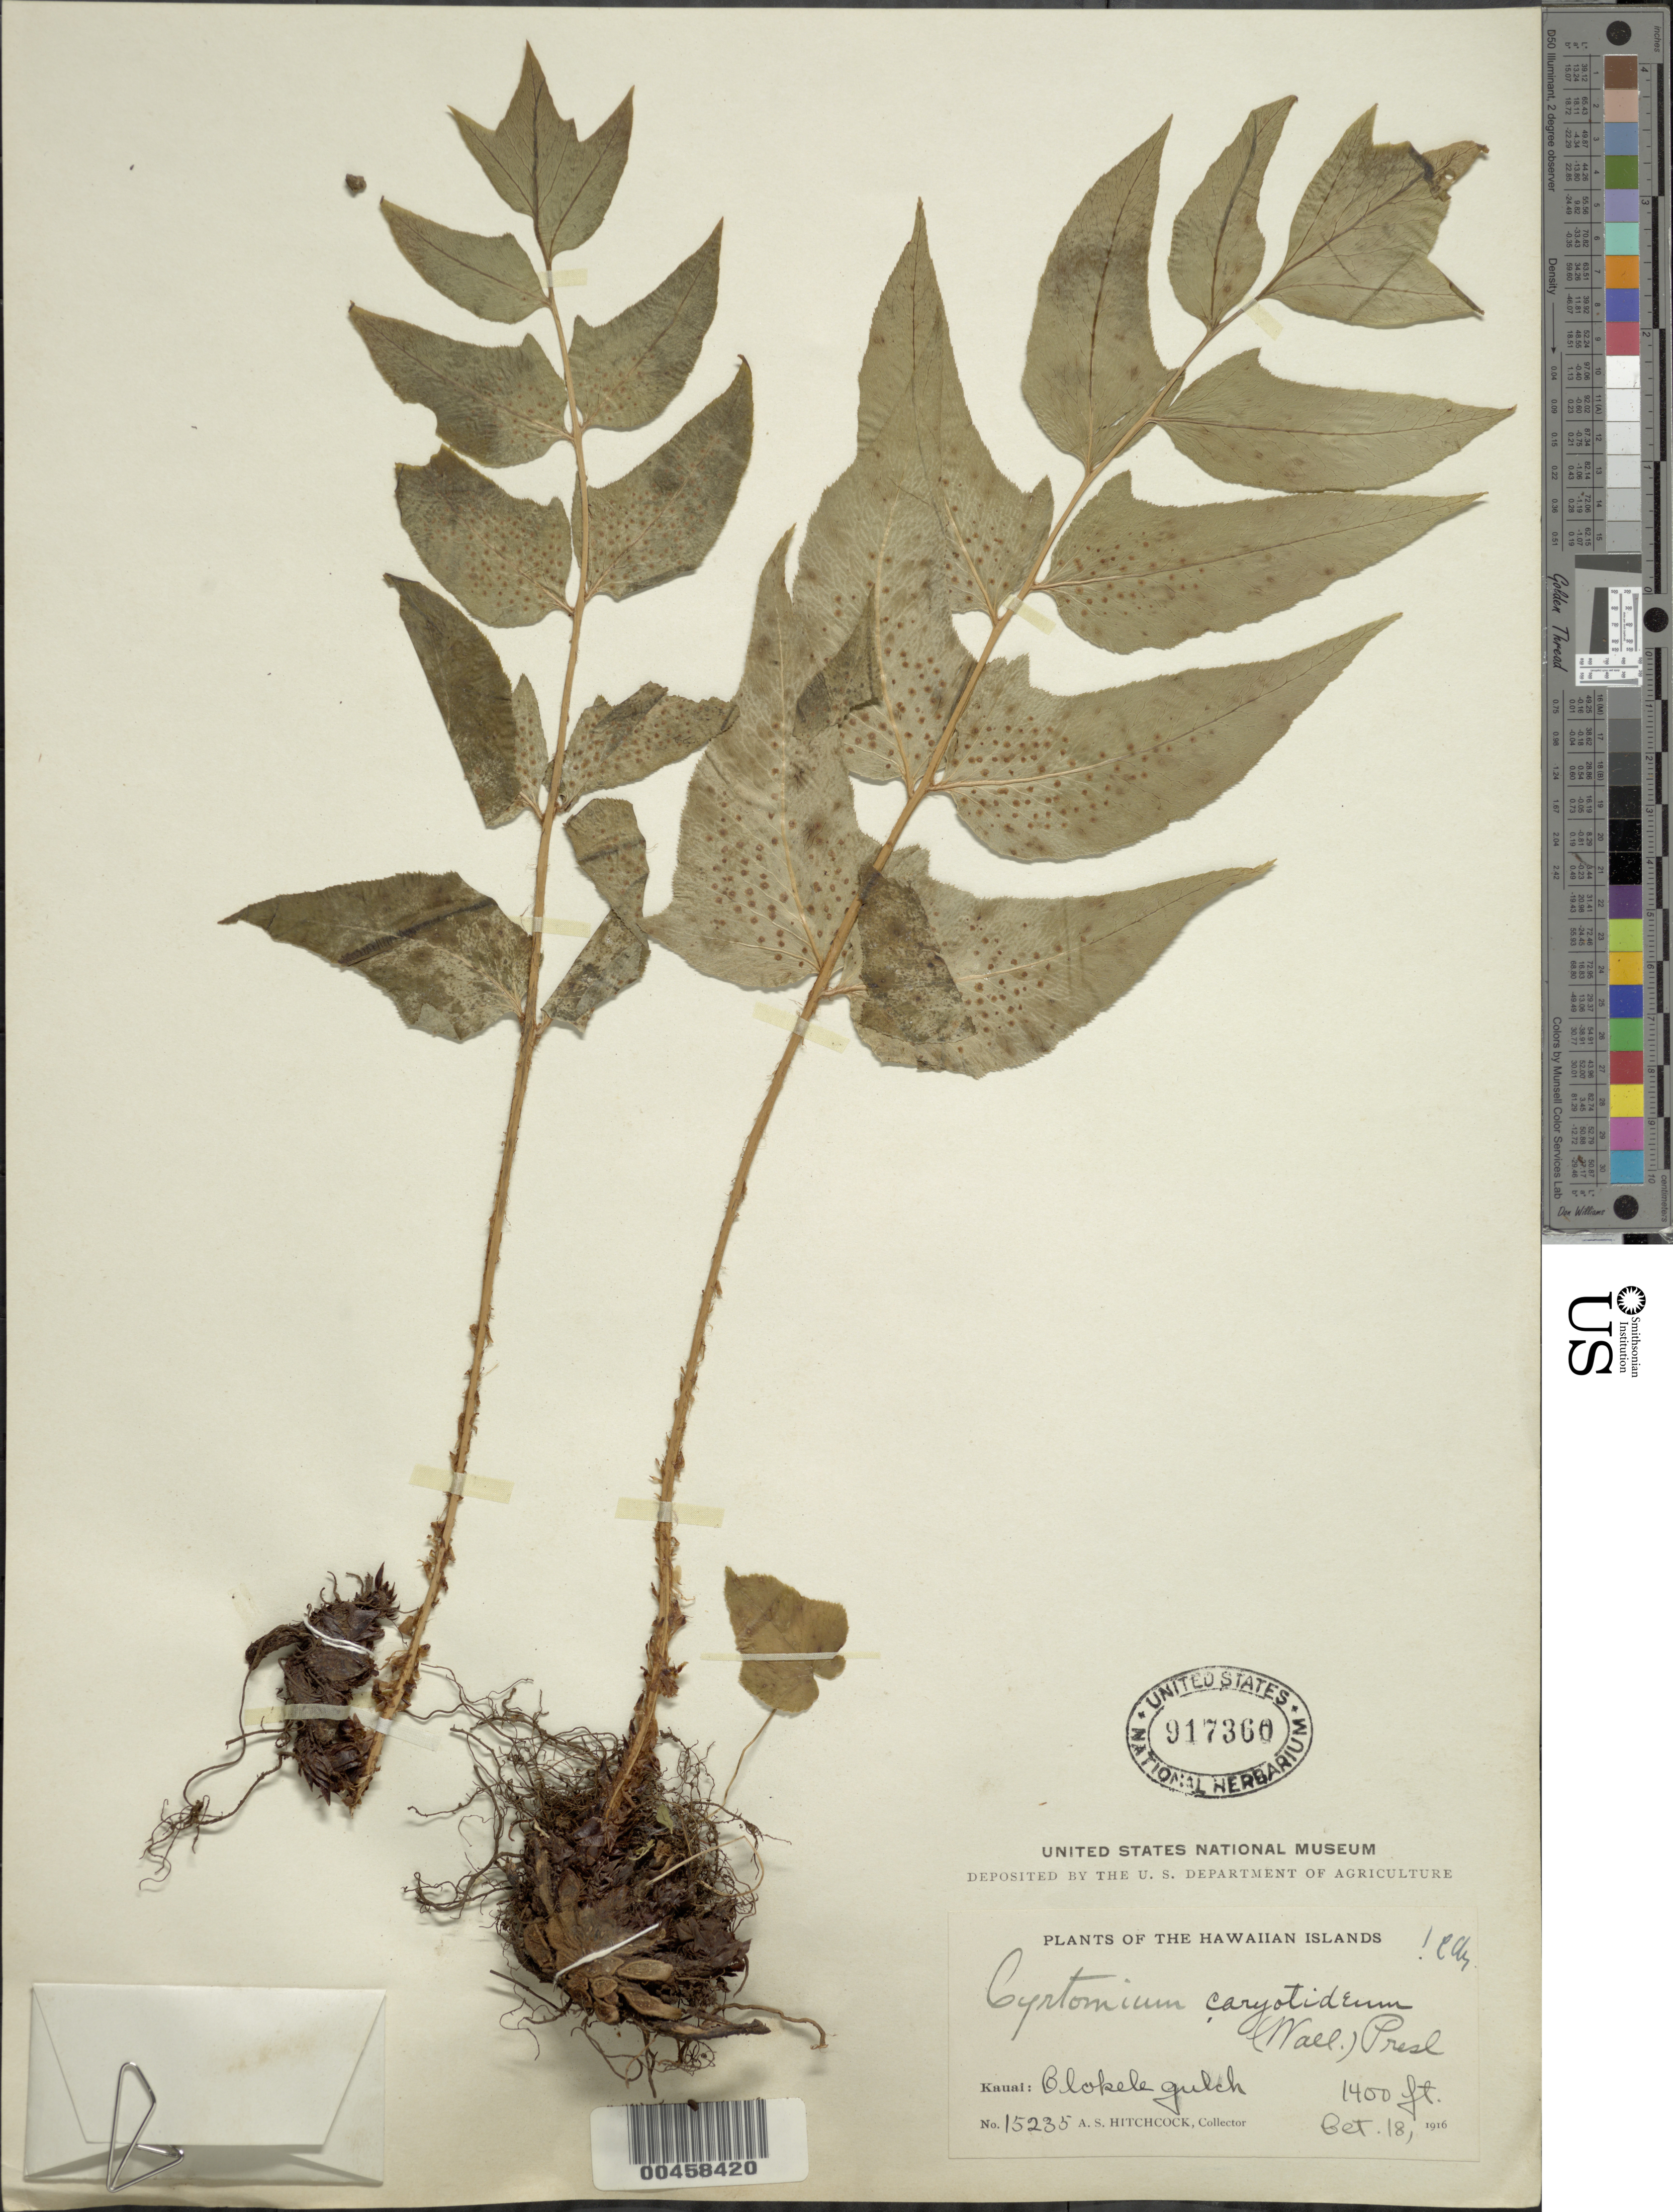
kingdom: Plantae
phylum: Tracheophyta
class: Polypodiopsida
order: Polypodiales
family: Dryopteridaceae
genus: Cyrtomium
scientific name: Cyrtomium caryotideum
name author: (Wall. ex Hook. & Grev.) C. Presl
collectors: A. S. Hitchcock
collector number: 15235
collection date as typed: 18 Oct 1916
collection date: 1916-10-18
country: United States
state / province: Hawaii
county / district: Kauai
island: Kaua'i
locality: Olokele gulch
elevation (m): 427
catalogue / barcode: US 917360